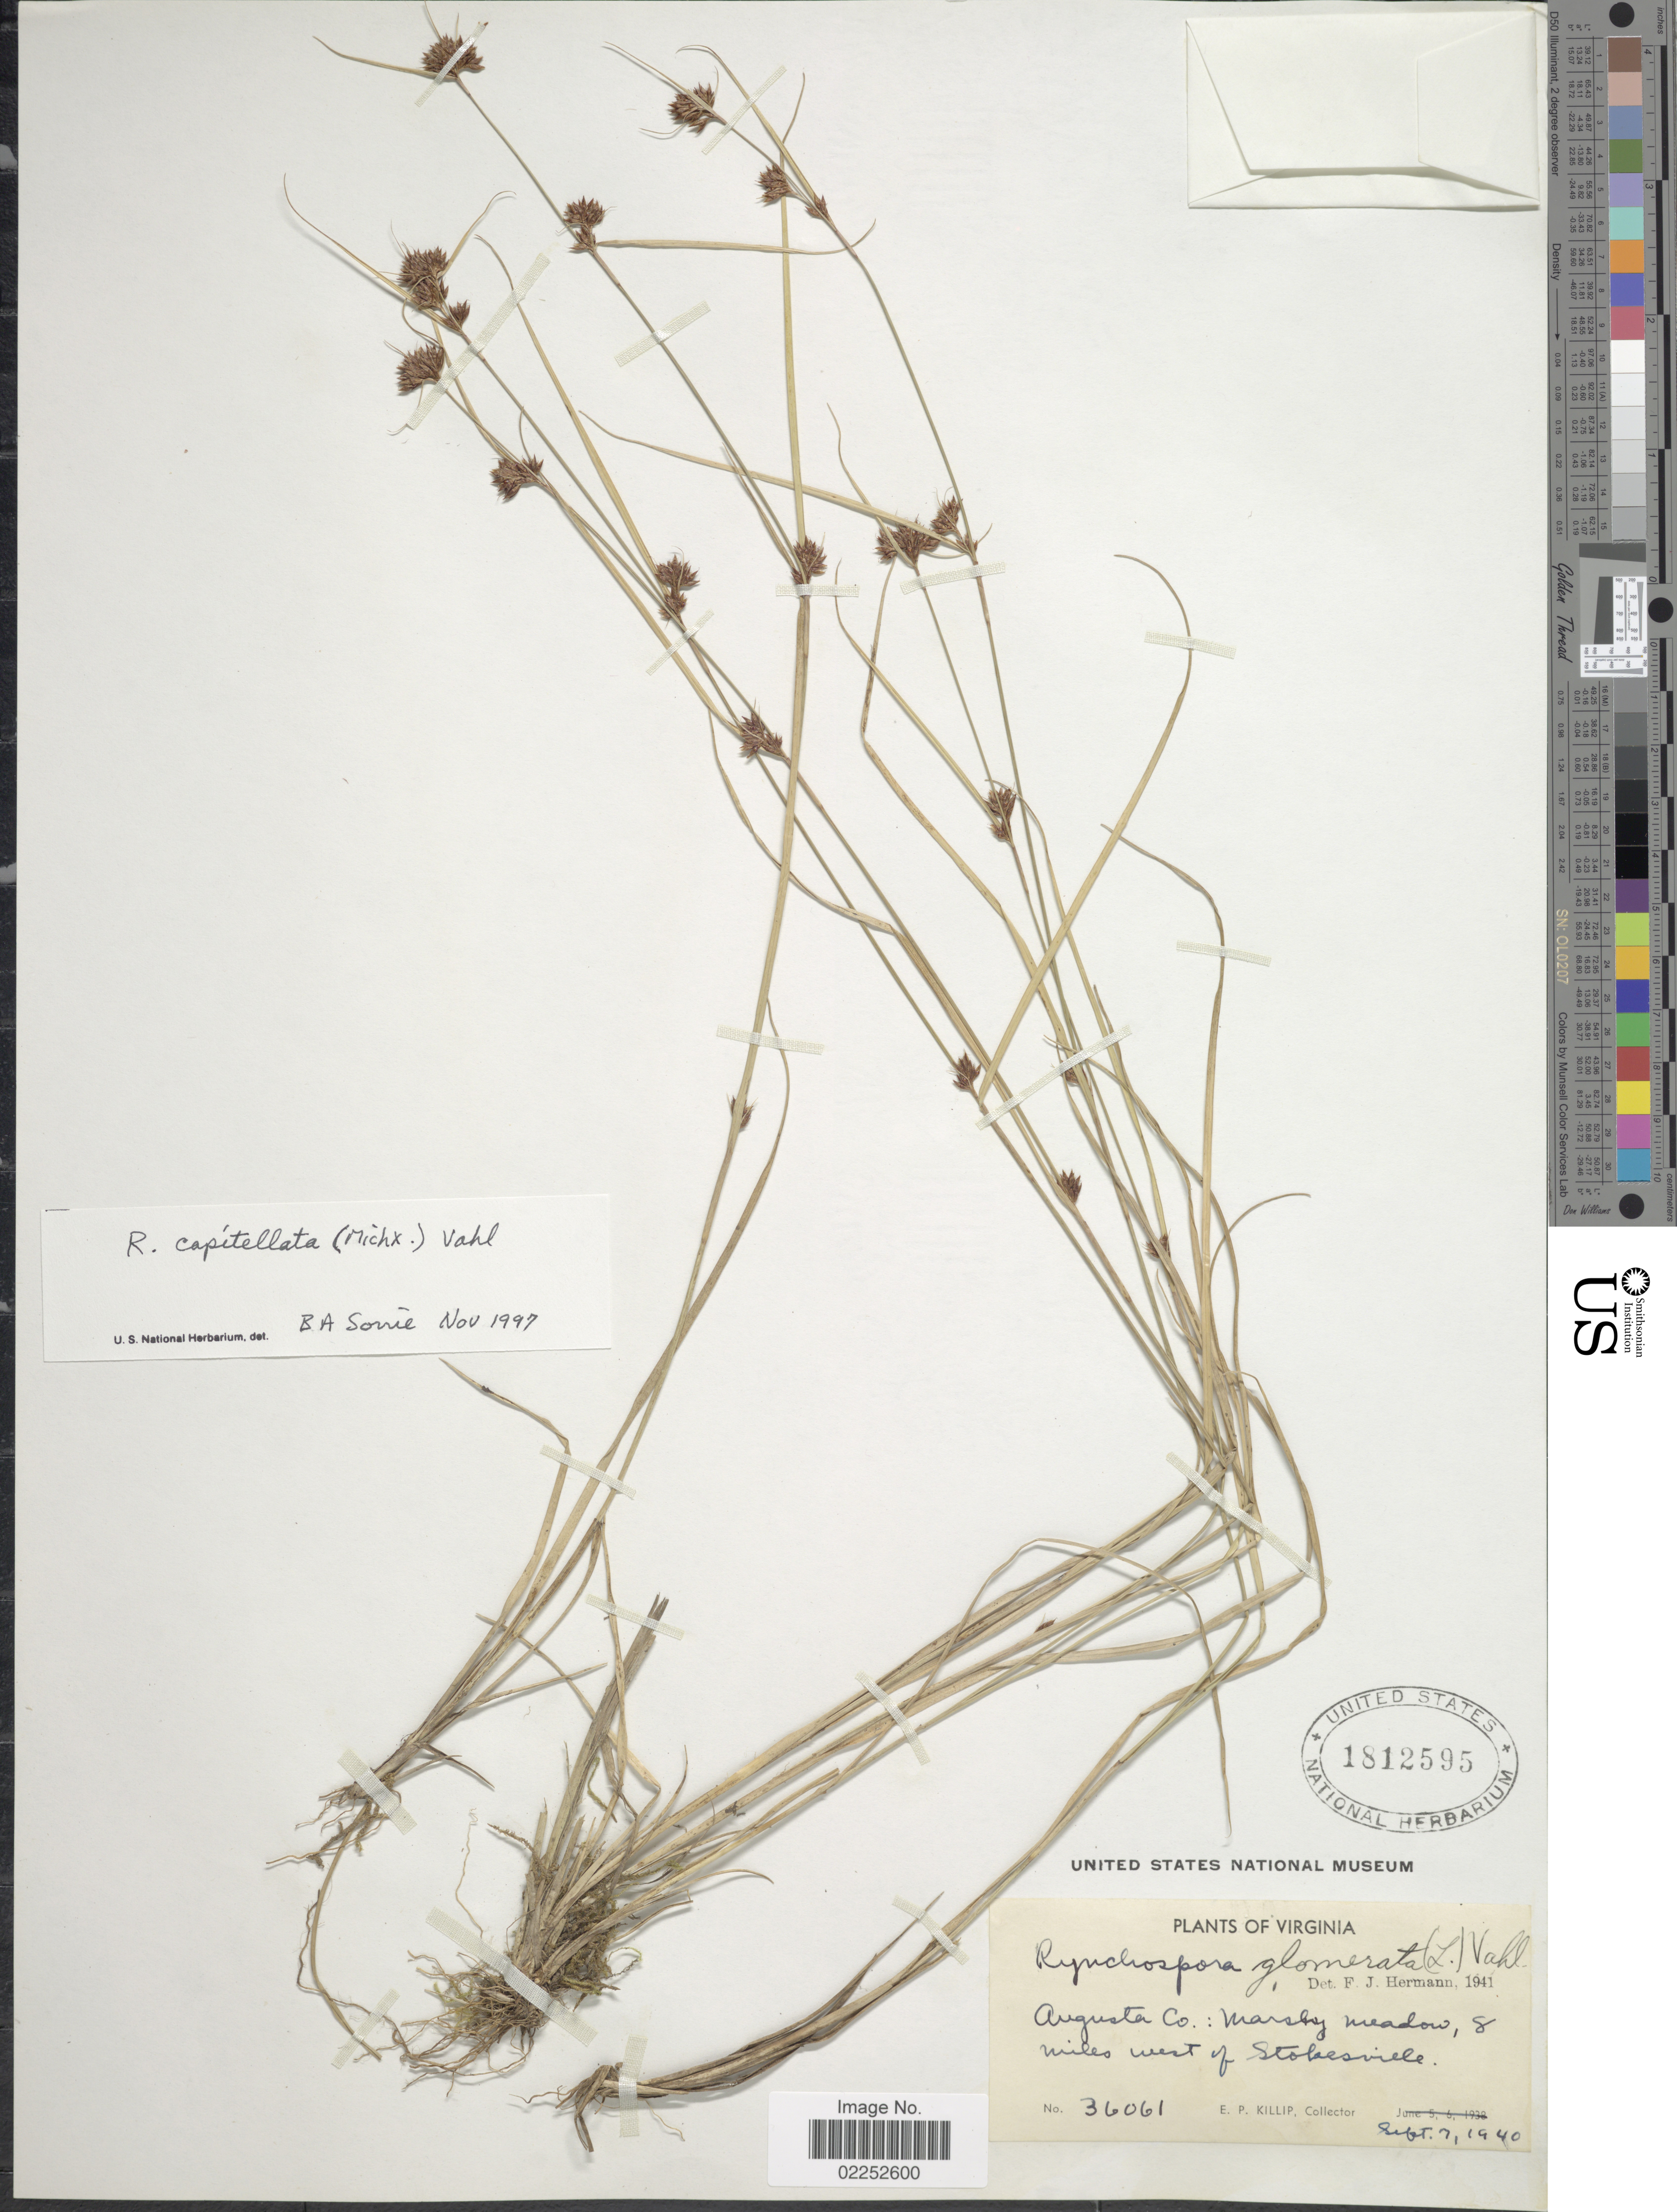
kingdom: Plantae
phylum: Tracheophyta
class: Liliopsida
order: Poales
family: Cyperaceae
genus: Rhynchospora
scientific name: Rhynchospora capitellata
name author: (Michx.) Vahl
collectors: E. P. Killip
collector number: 36061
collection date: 1940-09-07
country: United States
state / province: Virginia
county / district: Augusta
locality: Marshy meadow, 8 miles west of Stokesville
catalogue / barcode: US 1812595